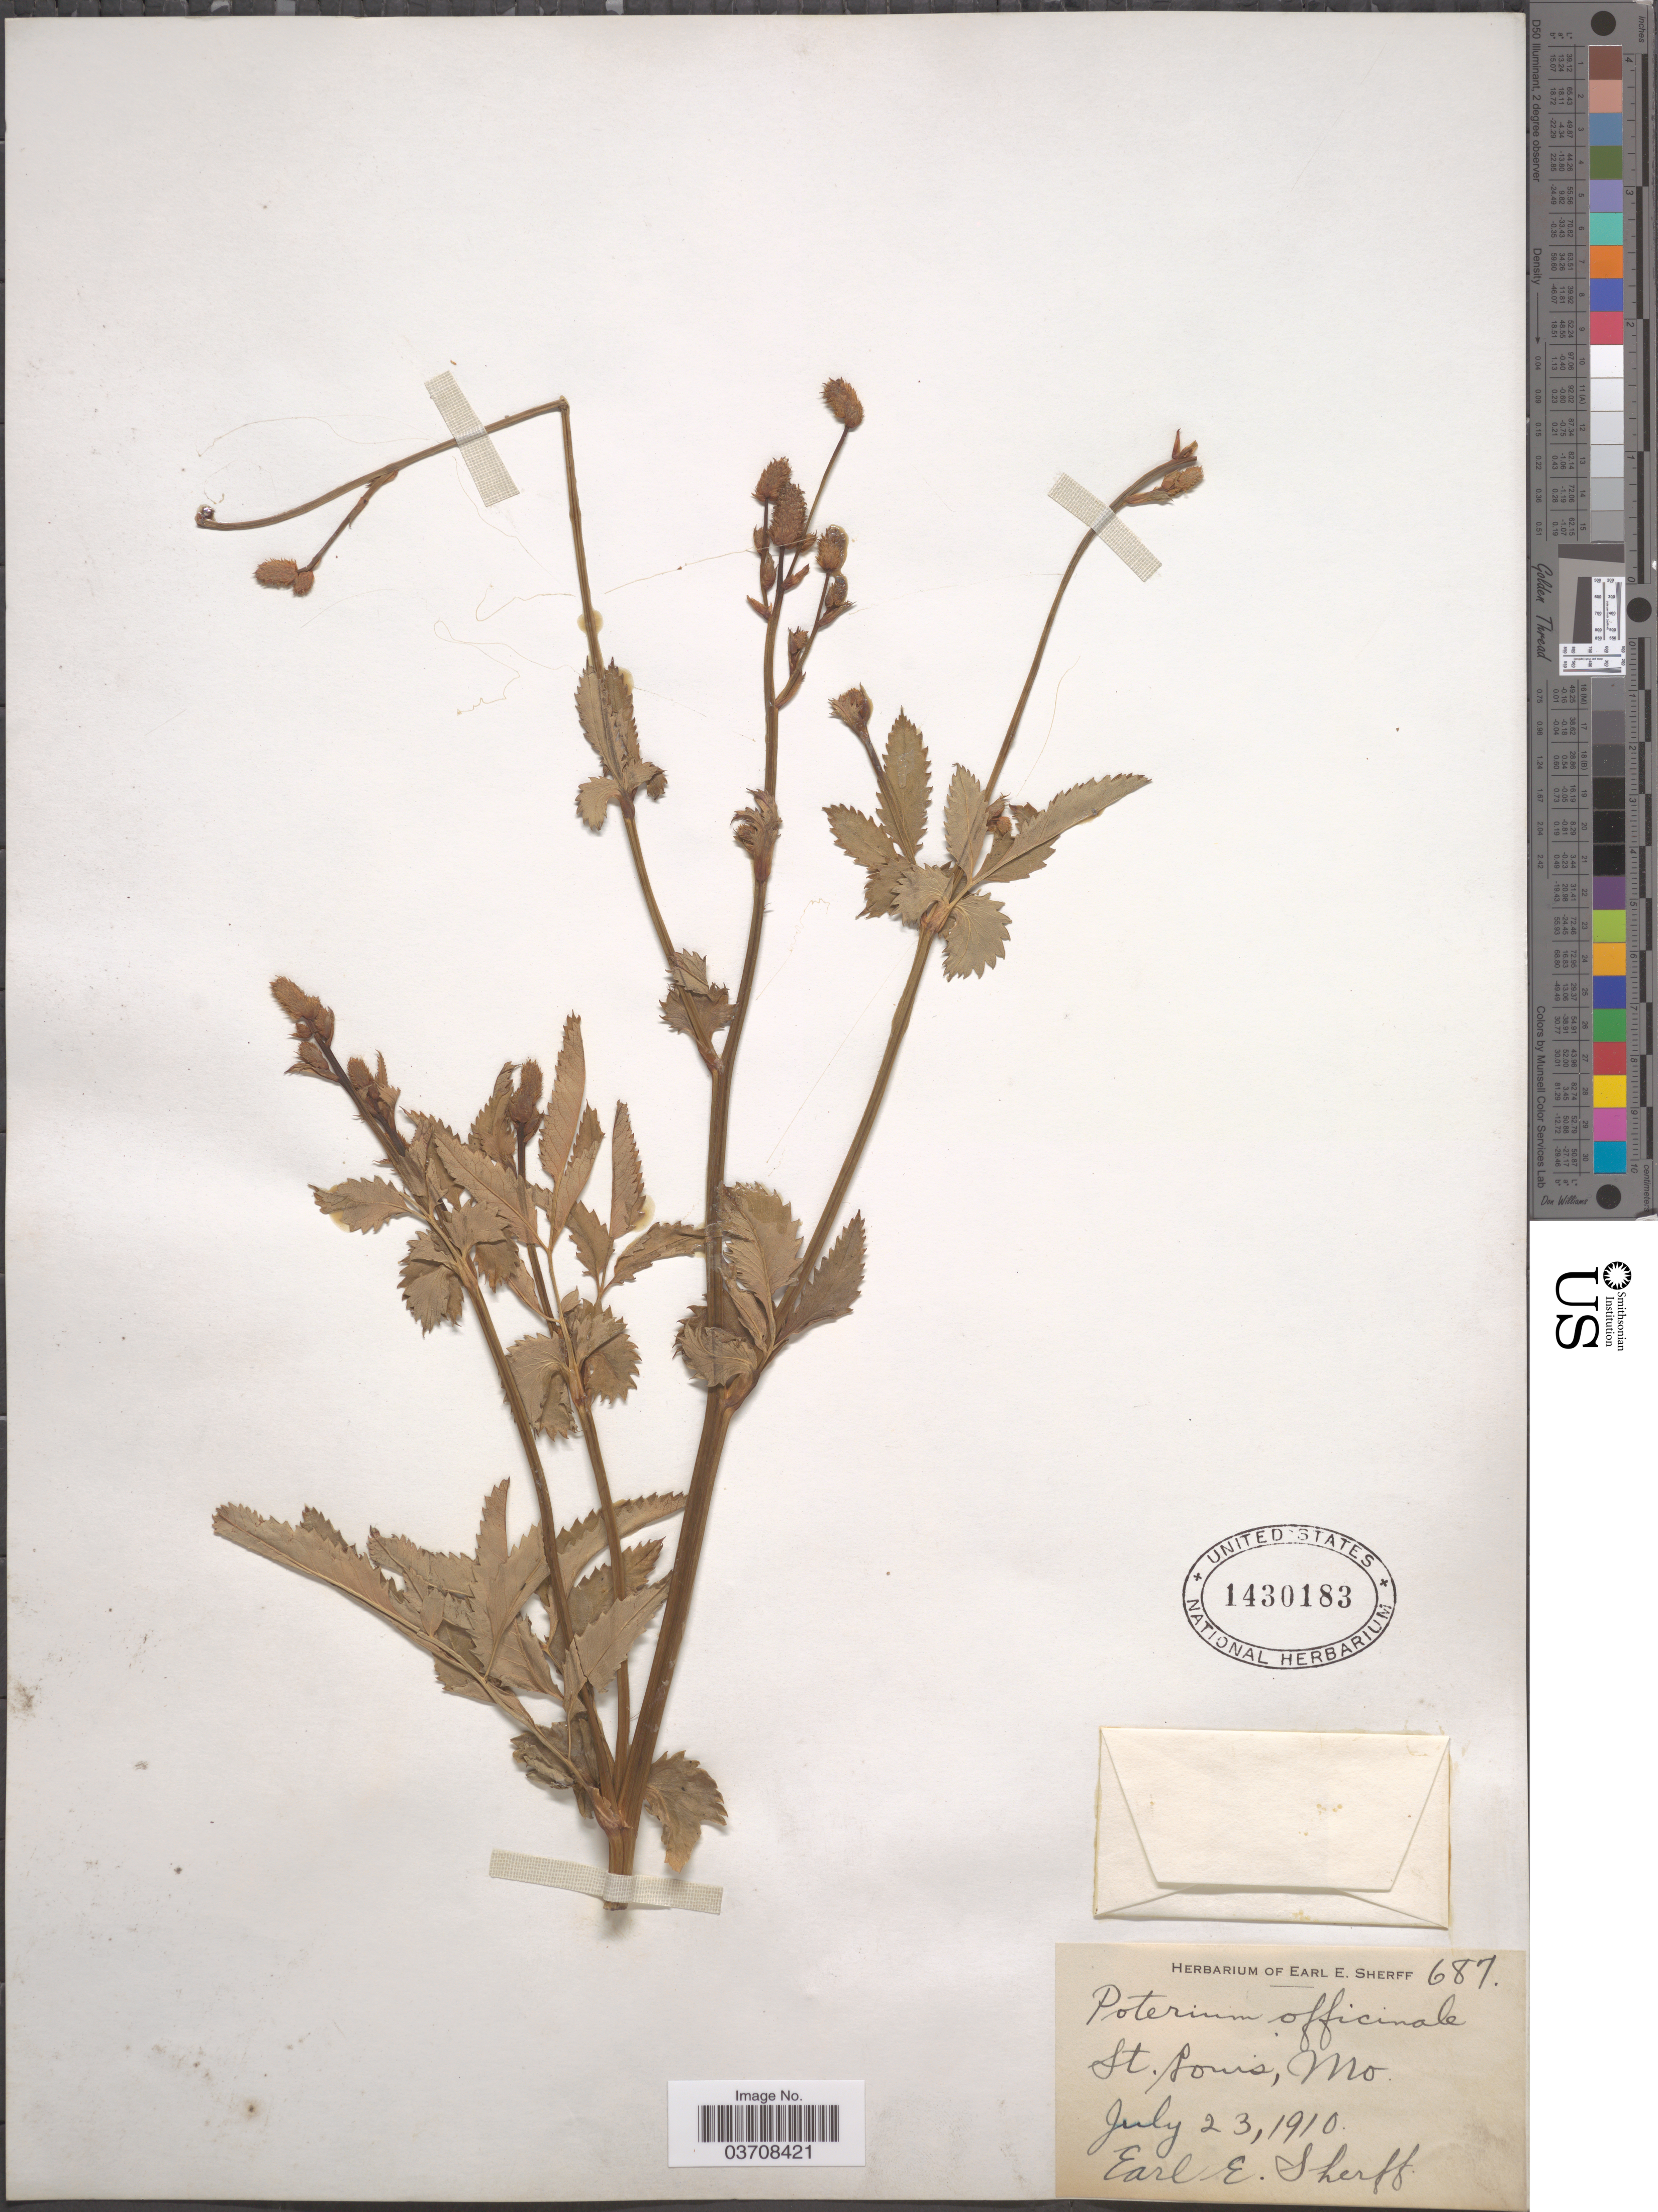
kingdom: Plantae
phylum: Tracheophyta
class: Magnoliopsida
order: Rosales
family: Rosaceae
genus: Sanguisorba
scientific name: Sanguisorba officinalis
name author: L.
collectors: E. E. Sherff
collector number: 687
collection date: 1910-07-23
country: United States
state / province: Missouri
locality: St Louis.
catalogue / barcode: US 1430183